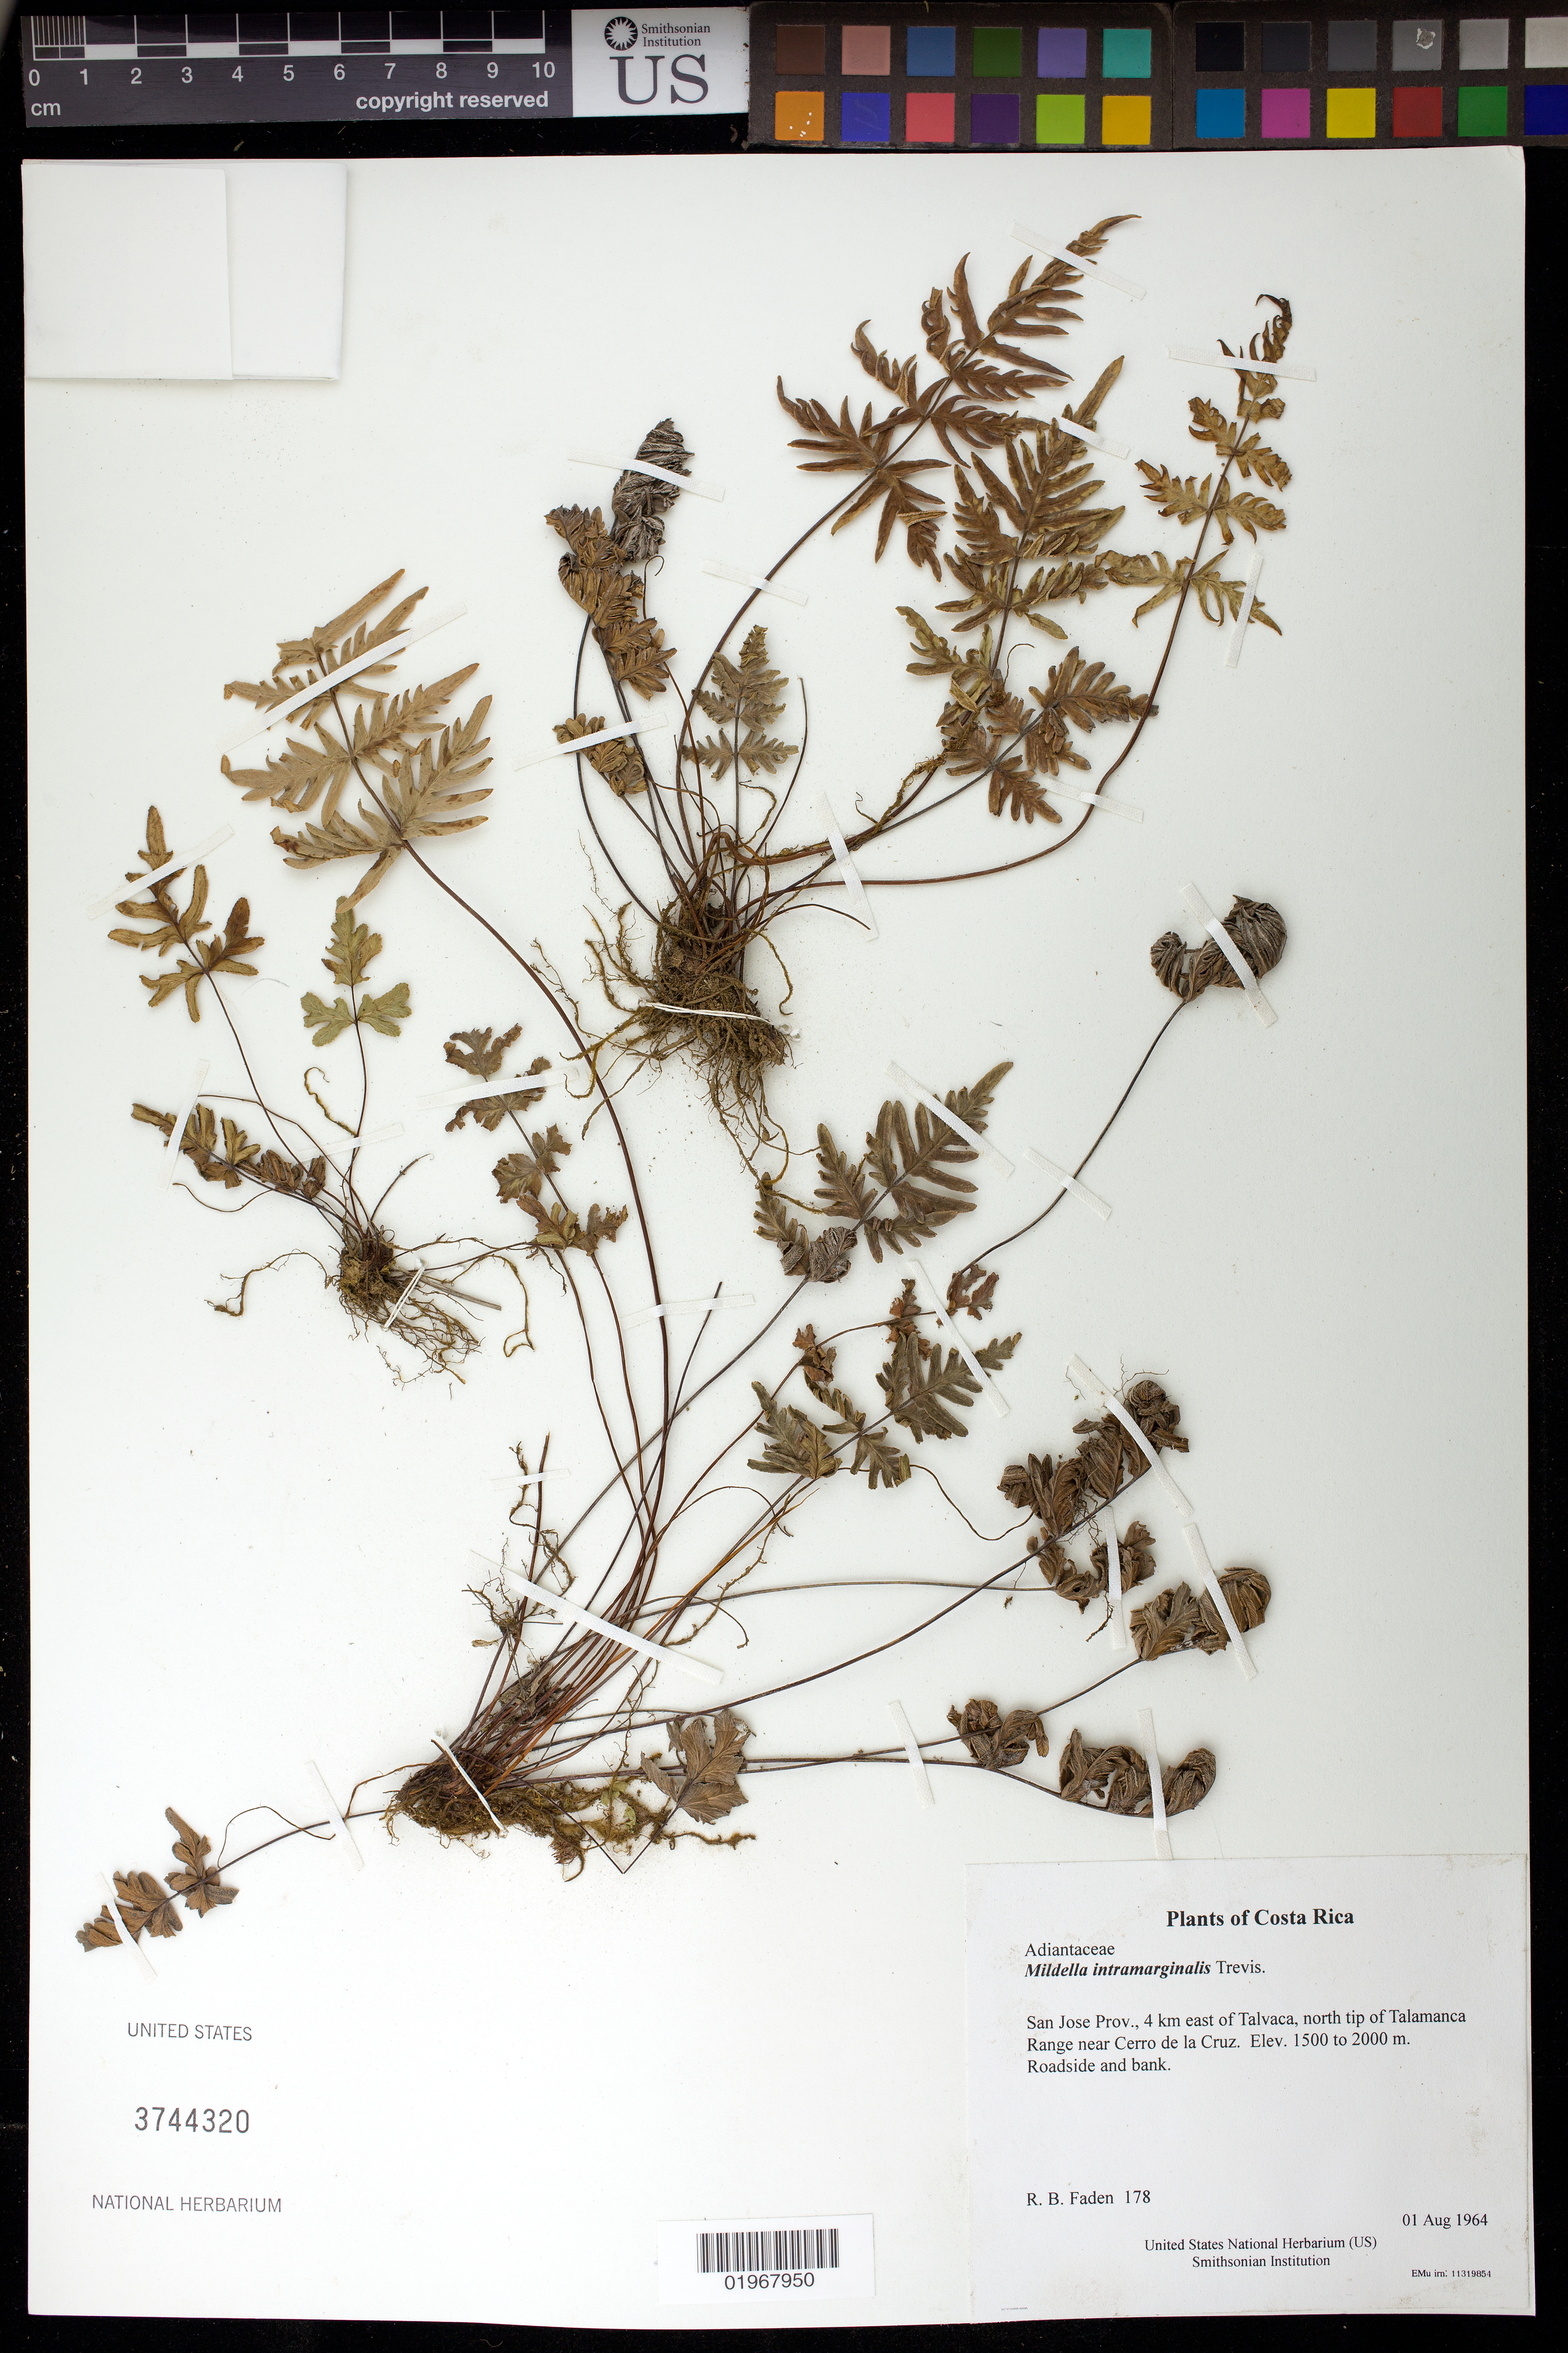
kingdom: Plantae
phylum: Tracheophyta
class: Polypodiopsida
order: Polypodiales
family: Pteridaceae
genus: Mildella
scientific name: Mildella intramarginalis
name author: (Kaulf. ex Link) Trevis.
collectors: R. B. Faden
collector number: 178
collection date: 1964-08-01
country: Costa Rica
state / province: San Jose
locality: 4 km east of Talvaca, north tip of Talamanca Range near Cerro de la Cruz.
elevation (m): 1500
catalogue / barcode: US 3744320